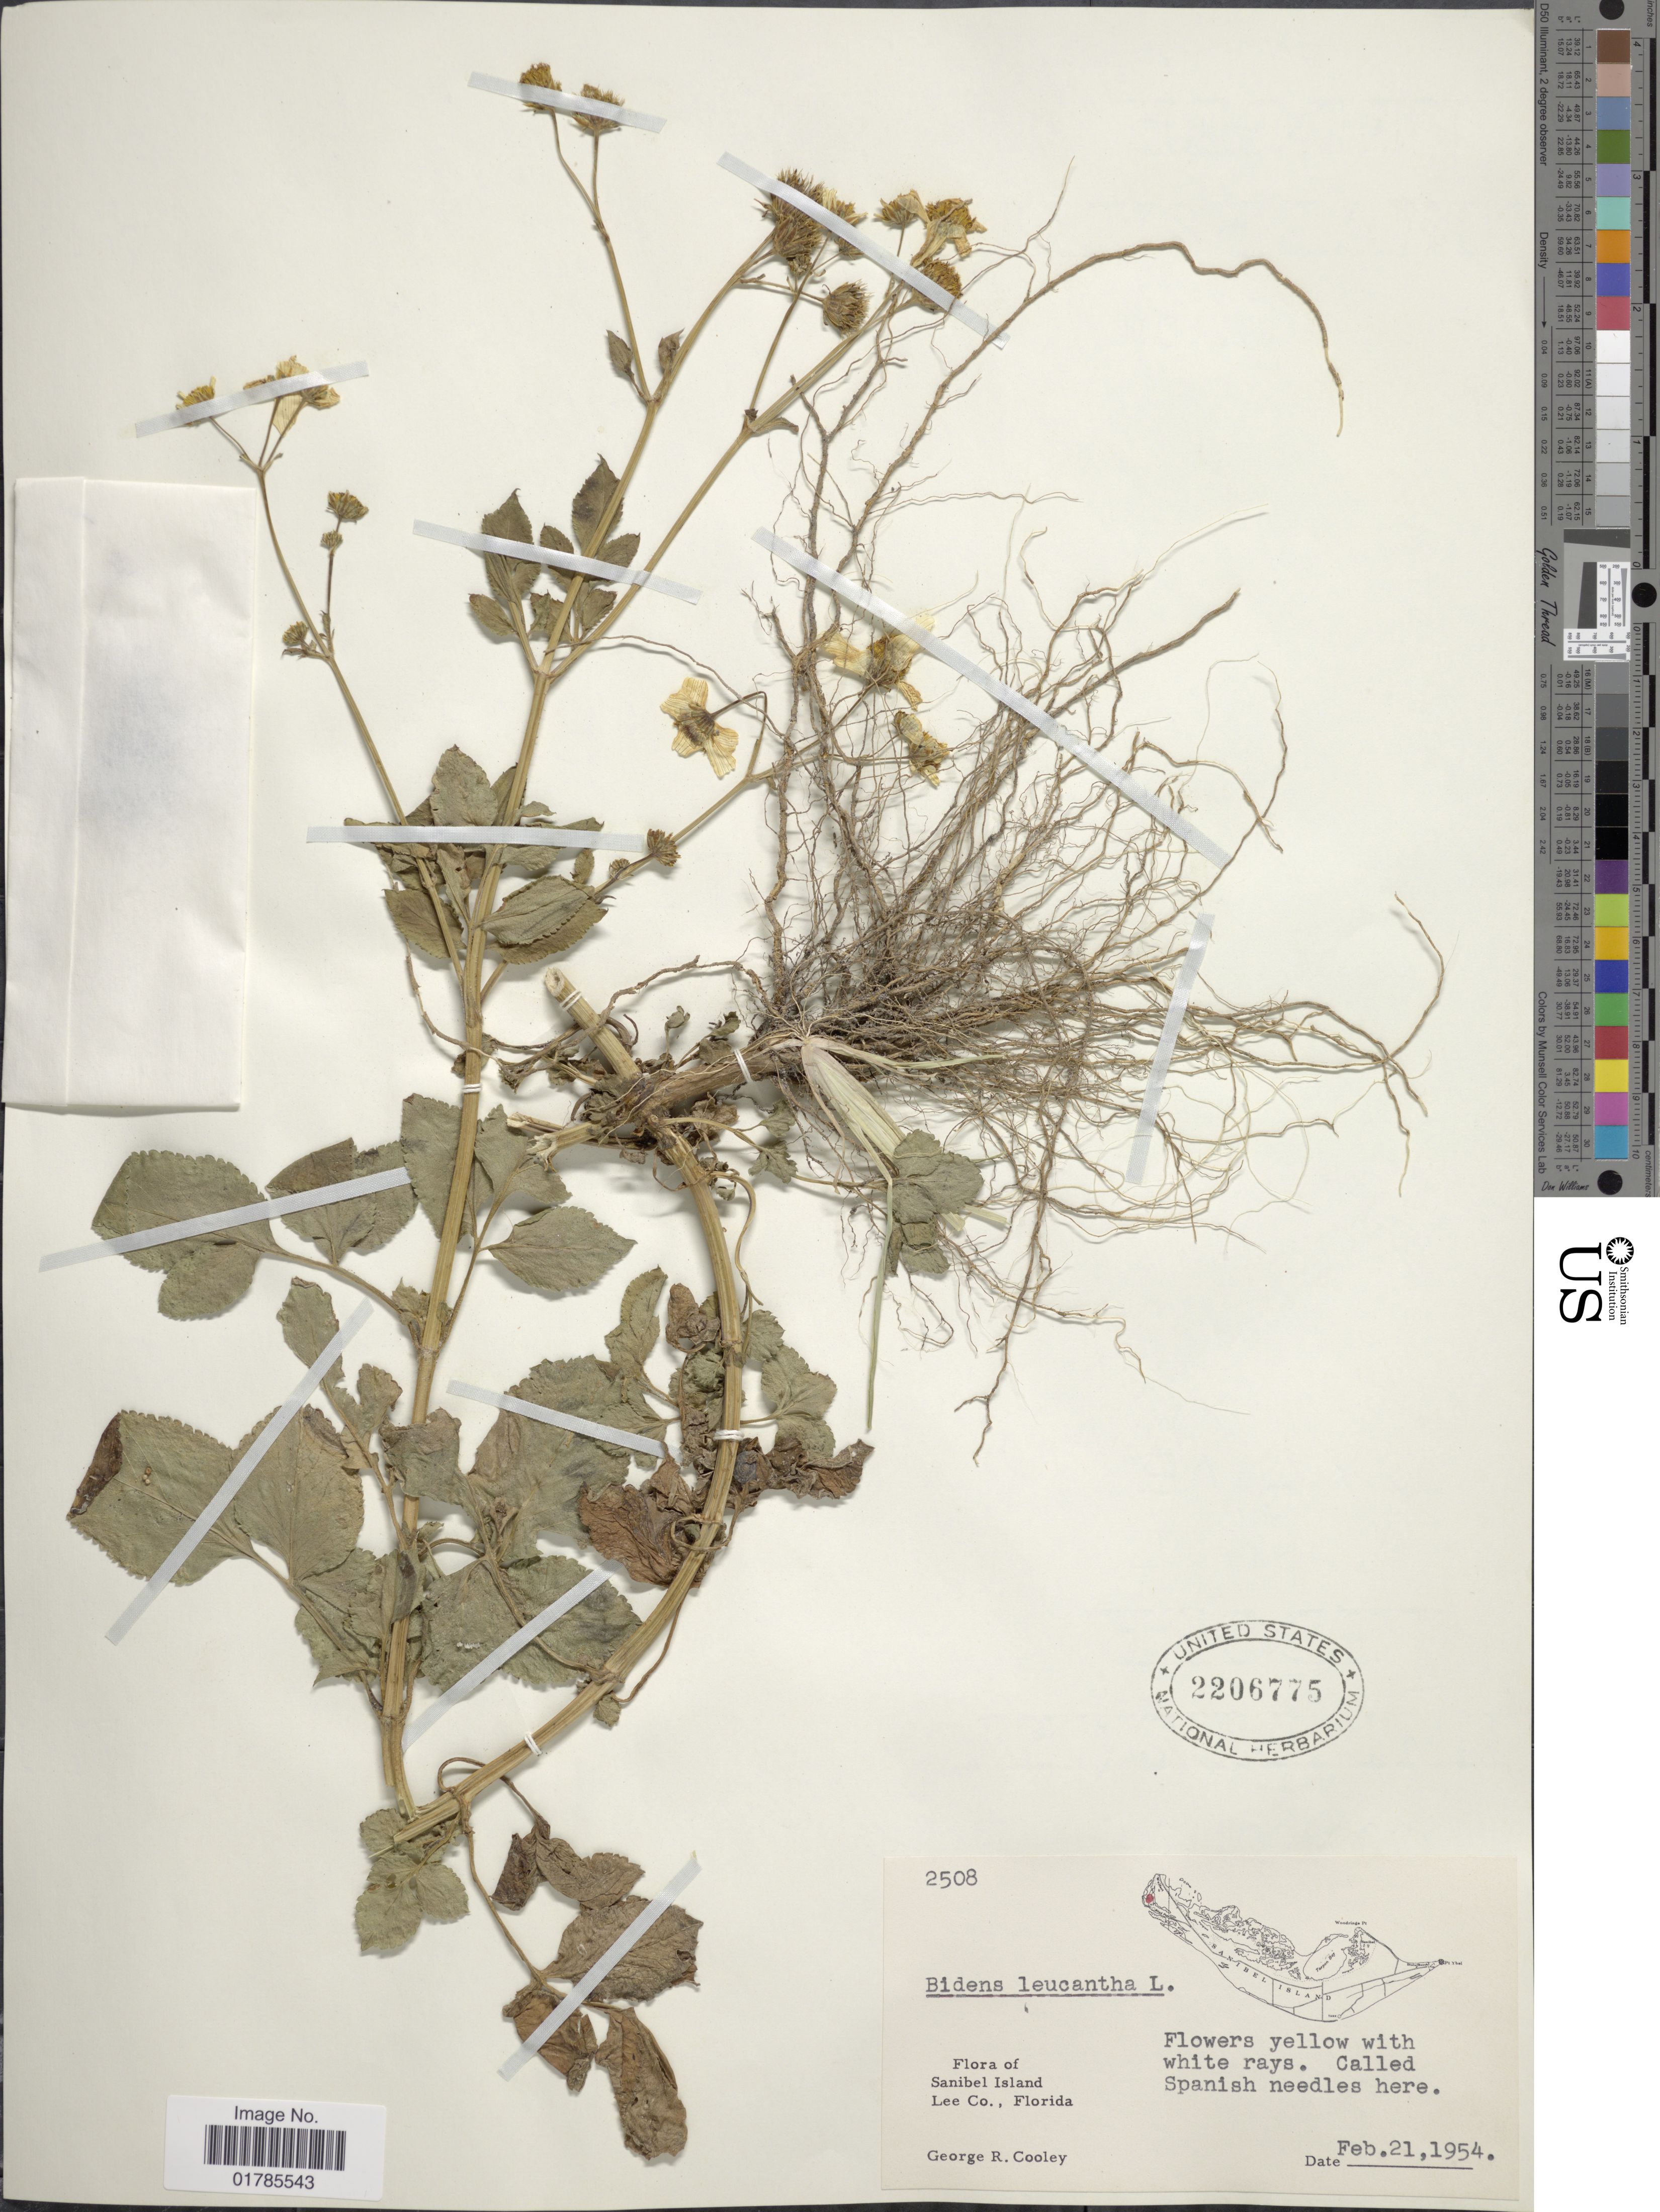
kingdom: Plantae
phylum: Tracheophyta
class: Magnoliopsida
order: Asterales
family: Asteraceae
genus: Bidens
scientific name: Bidens alba var. radiata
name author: (Sch. Bip.) R.E. Ballard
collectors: G. R. Cooley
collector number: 2508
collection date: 1954-02-21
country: United States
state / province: Florida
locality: Sanibel Island, Lee Co.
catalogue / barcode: US 2206775